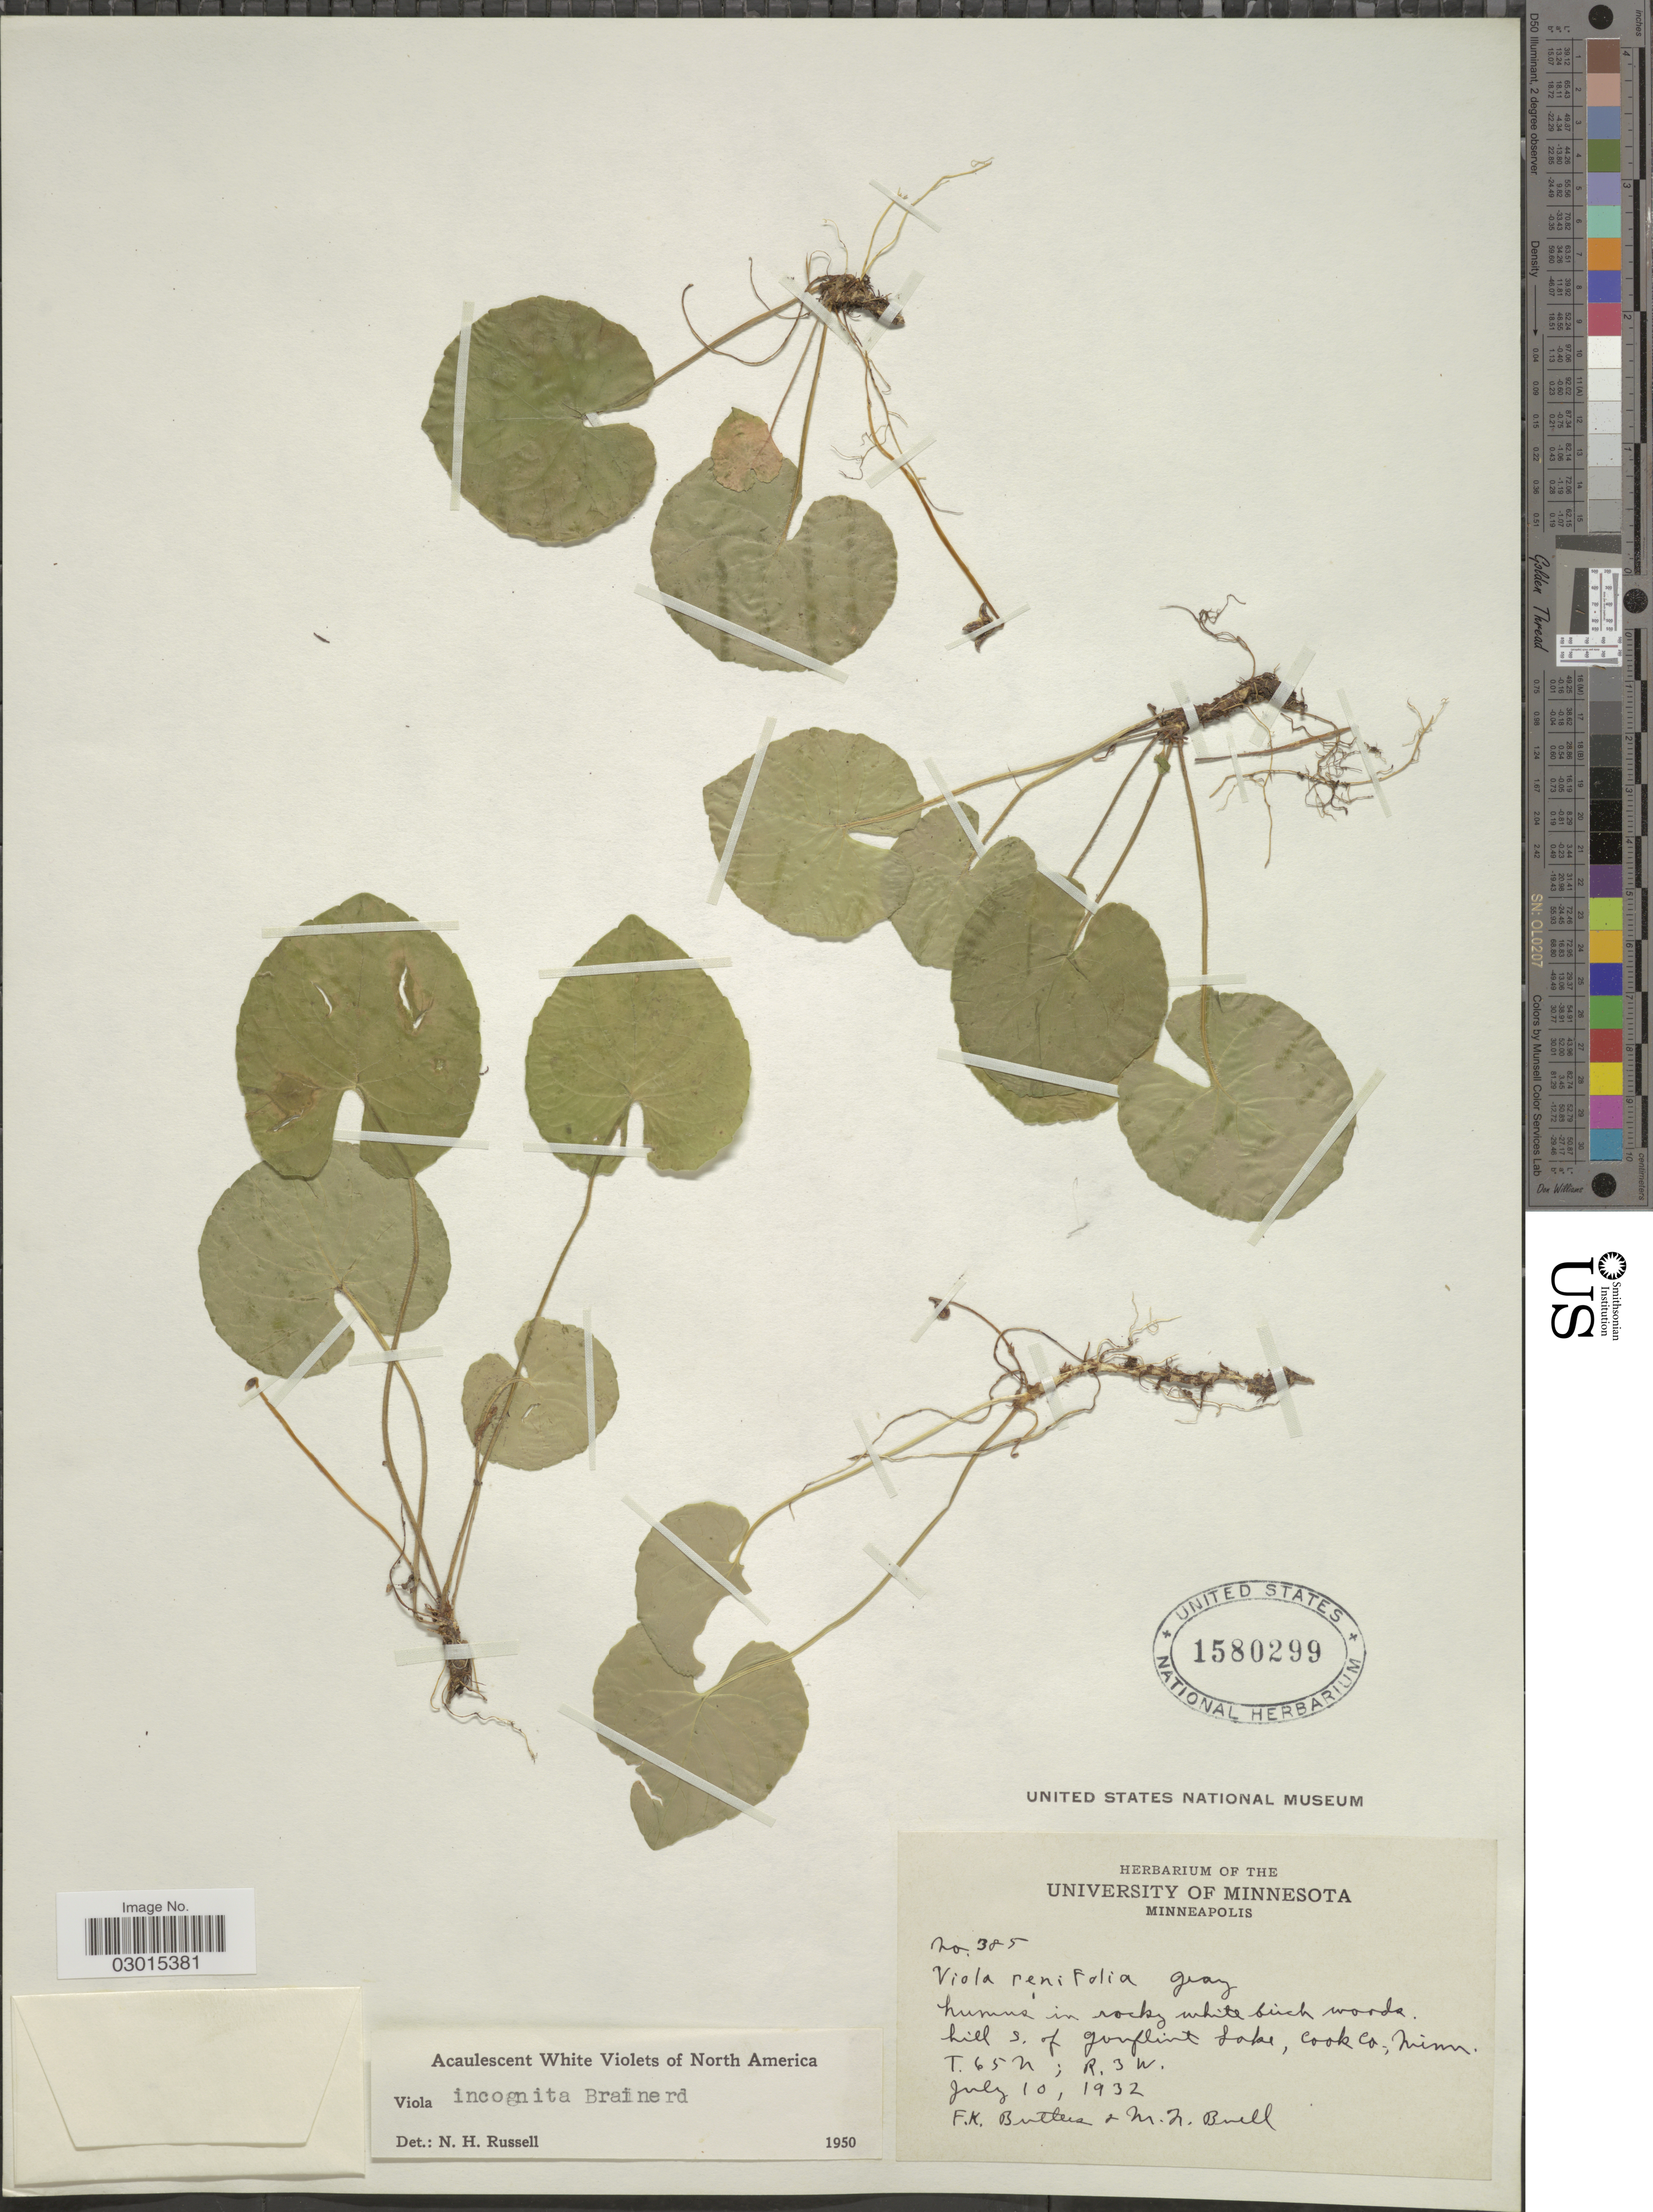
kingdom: Plantae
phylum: Tracheophyta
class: Magnoliopsida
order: Malpighiales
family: Violaceae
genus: Viola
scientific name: Viola incognita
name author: Brainerd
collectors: F. K. Butters & M. Buell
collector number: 385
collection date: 1932-07-10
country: United States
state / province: Minnesota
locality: Hill s. of Gunflint Lake, Cook Co., Minn. T65N; R3W.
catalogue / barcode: US 1580299